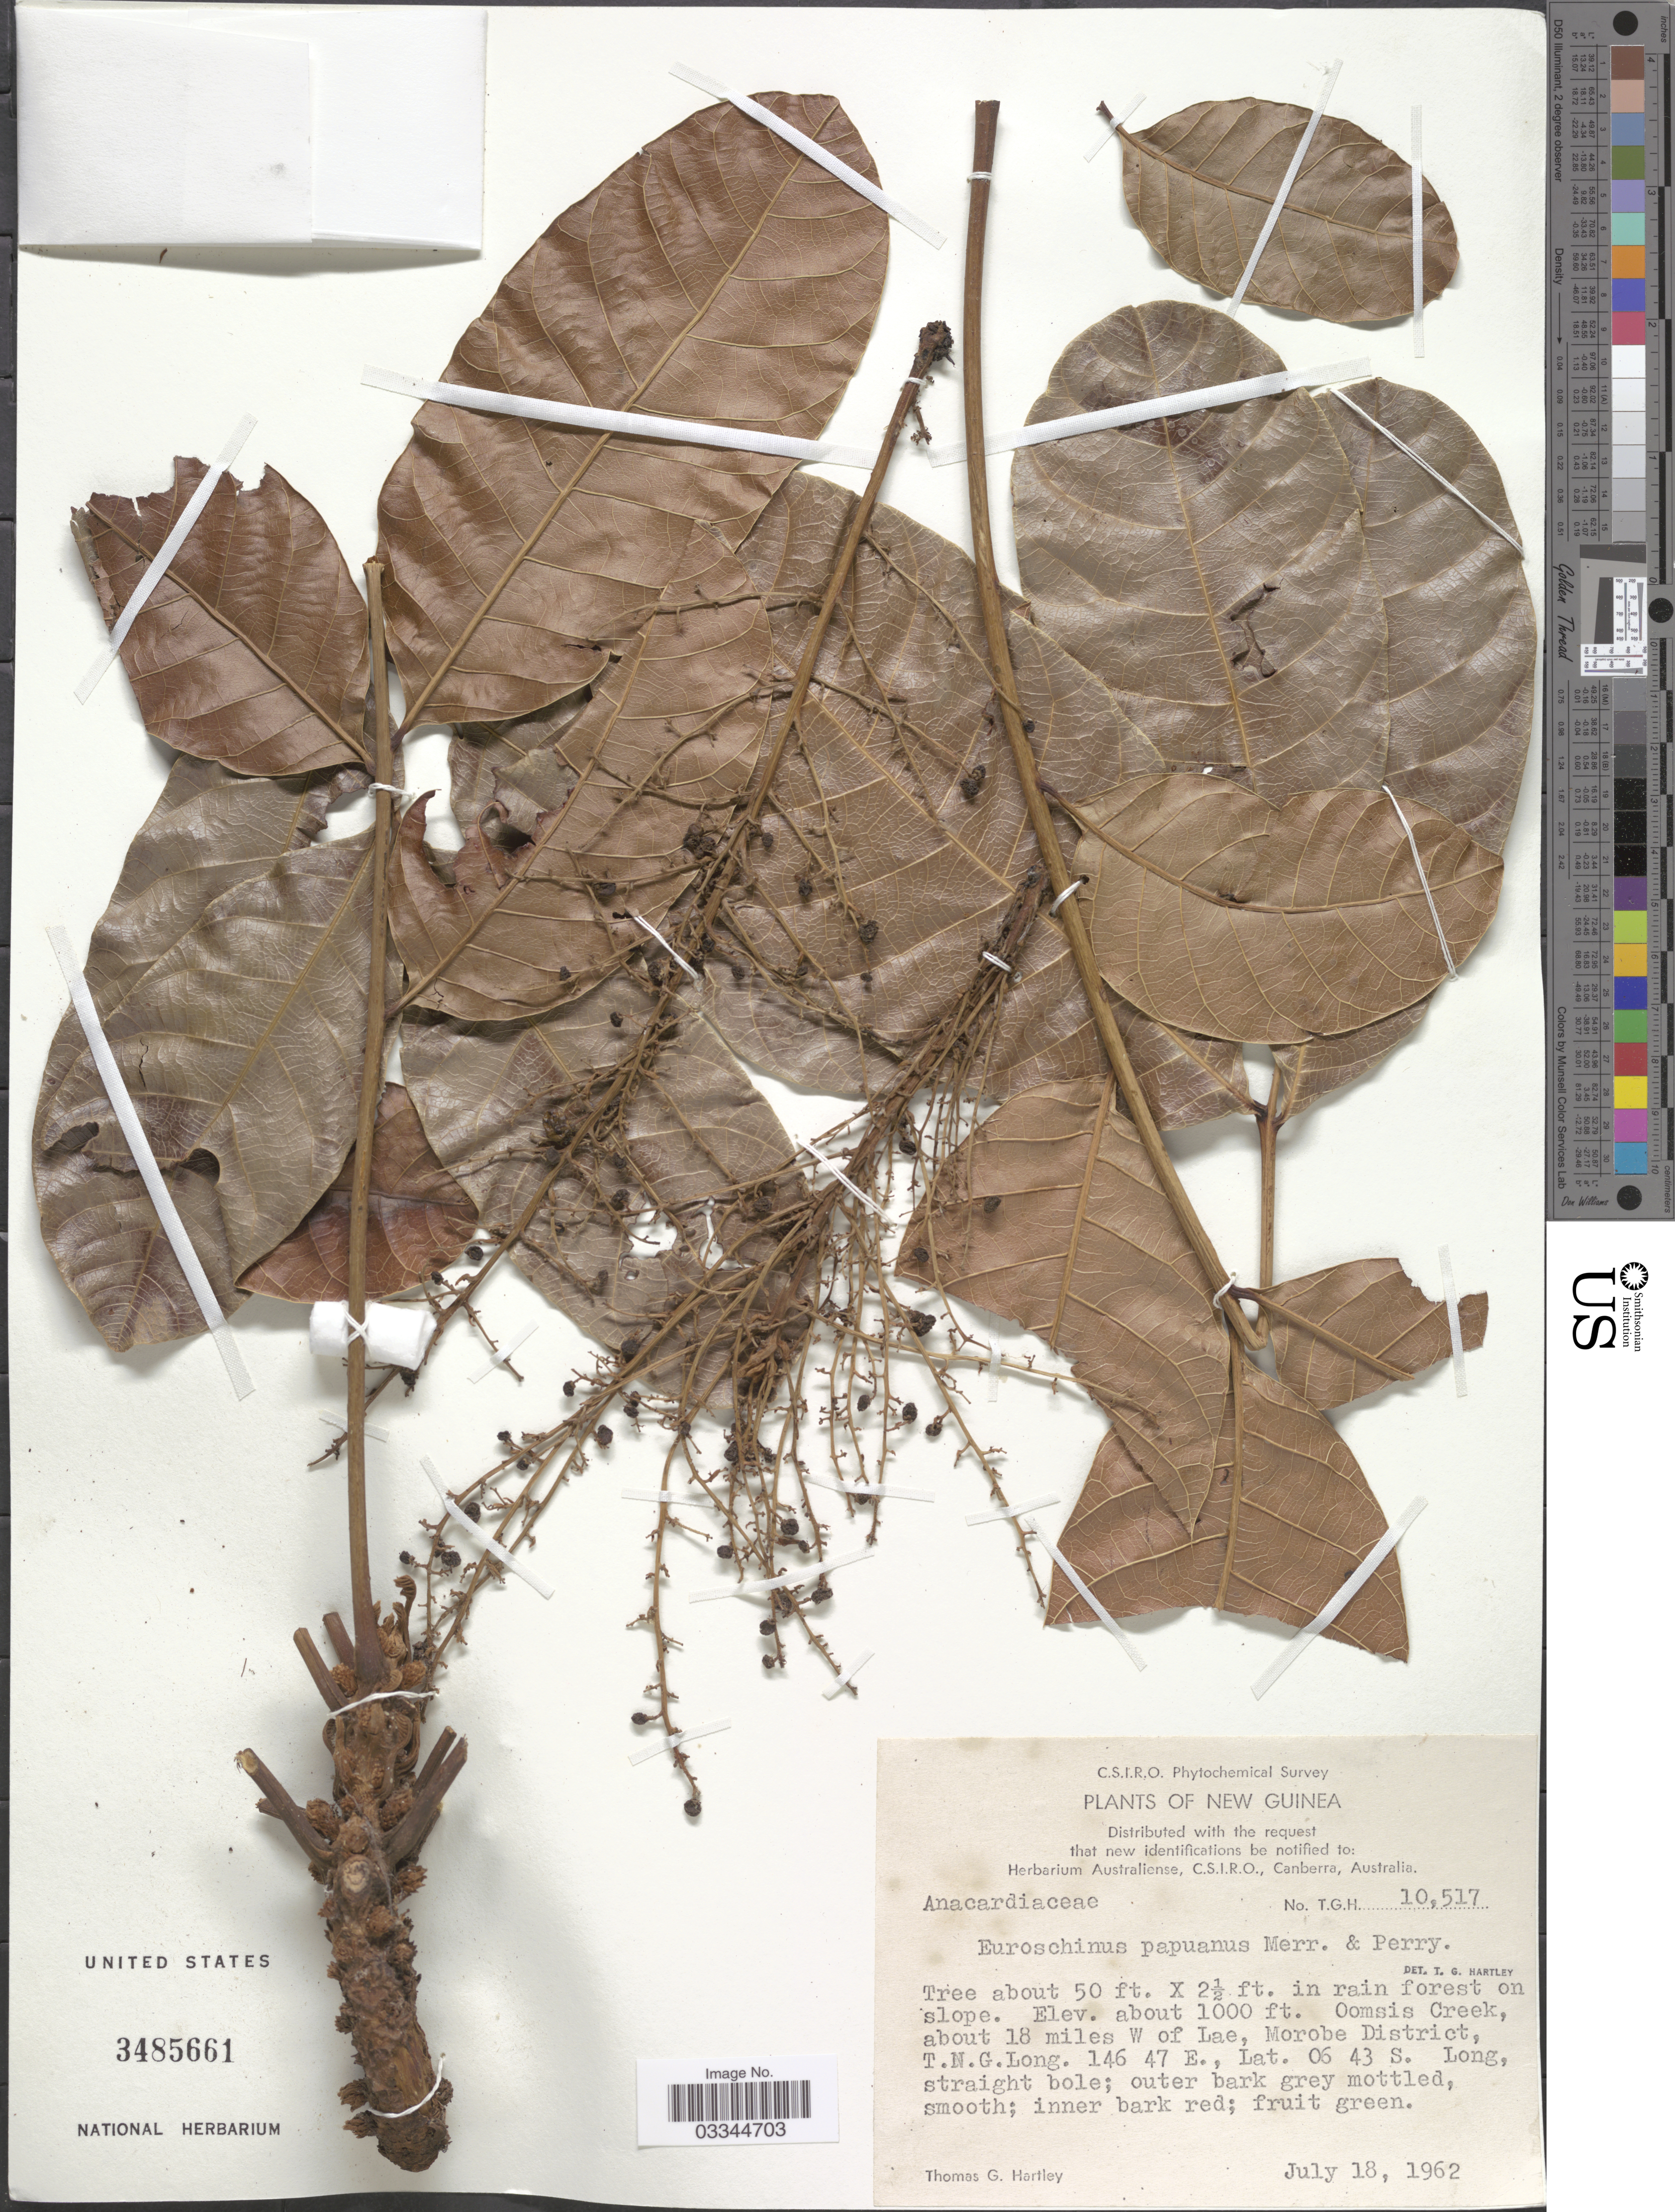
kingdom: Plantae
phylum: Tracheophyta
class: Magnoliopsida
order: Sapindales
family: Anacardiaceae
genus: Euroschinus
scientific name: Euroschinus papuanus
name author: Merr. & L.M. Perry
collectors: T. G. Hartley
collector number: TGH10517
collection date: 1962-07-18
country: Papua New Guinea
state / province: Morobe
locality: New Guinea, Oomsis Creek, about 18 miles W of Lae, Morobe District, T.N.G.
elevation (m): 305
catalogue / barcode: US 3485661